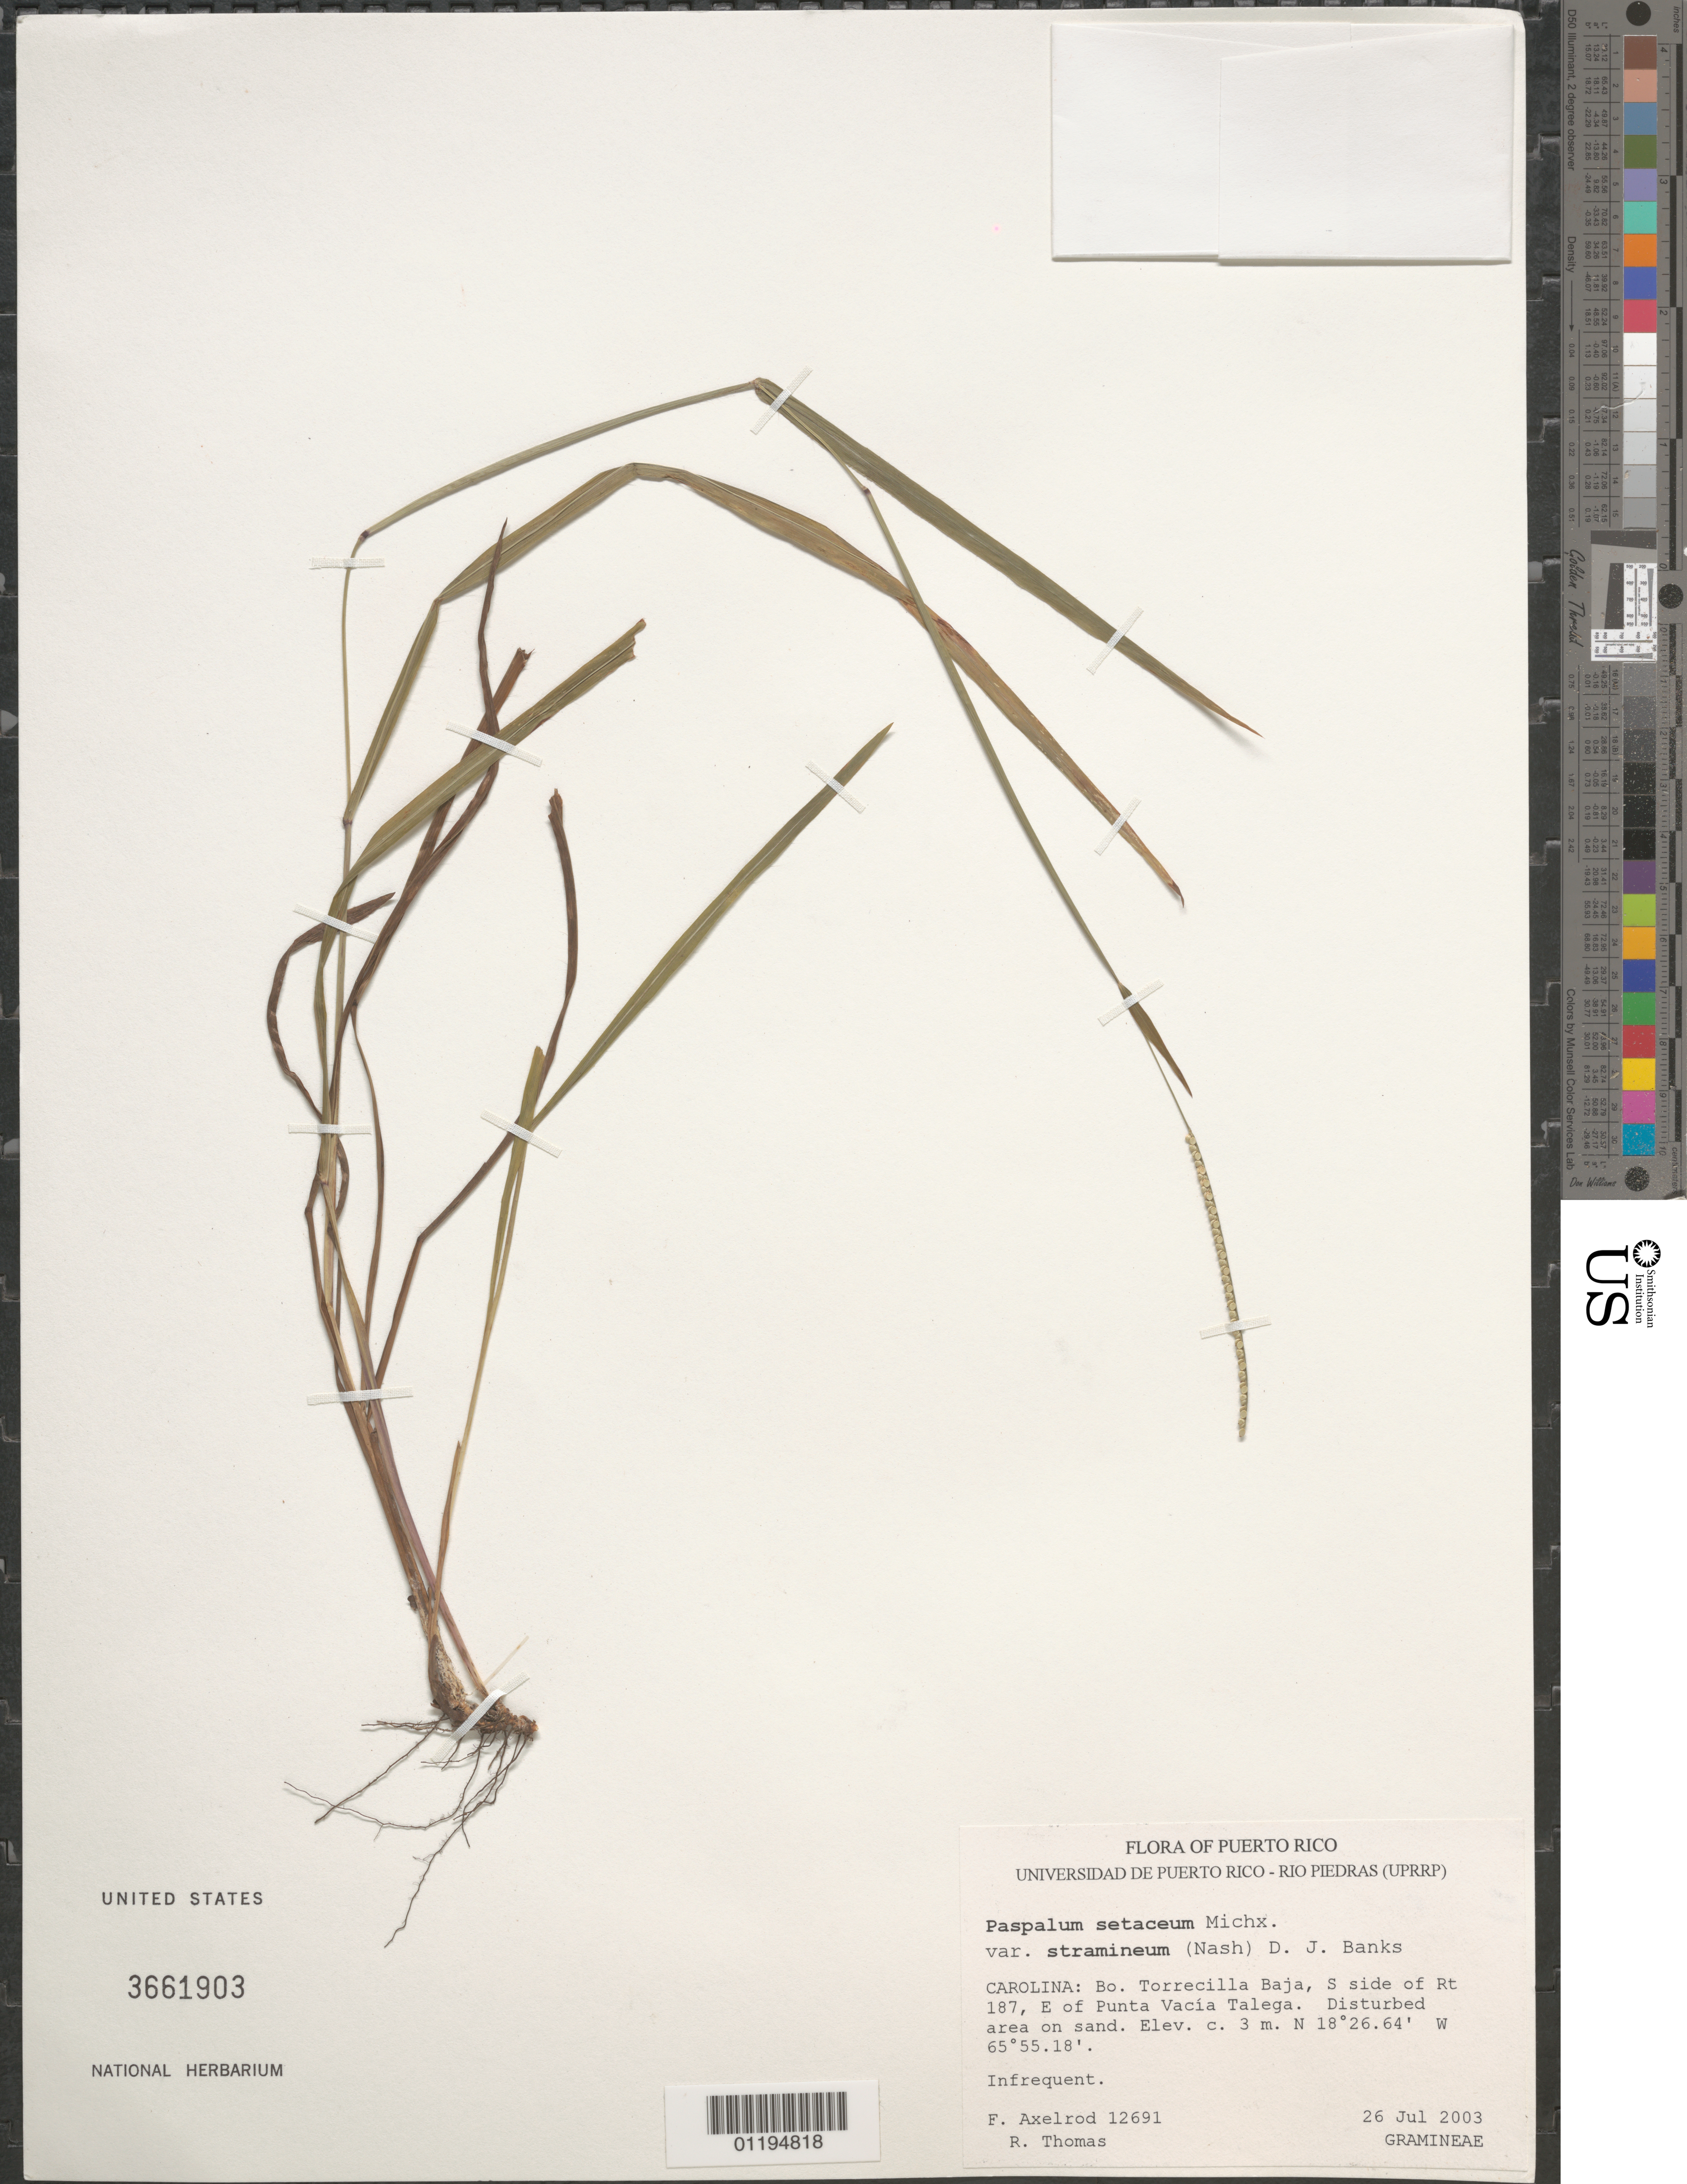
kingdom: Plantae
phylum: Tracheophyta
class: Liliopsida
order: Poales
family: Poaceae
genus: Paspalum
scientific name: Paspalum setaceum var. stramineum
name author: (Nash) D.J. Banks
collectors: F. S. Axelrod & R. Thomas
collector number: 12691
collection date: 2003-07-26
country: Puerto Rico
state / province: Carolina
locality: S side of Rt 187, E of Punta Vacia Talega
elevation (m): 3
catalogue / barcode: US 3661903